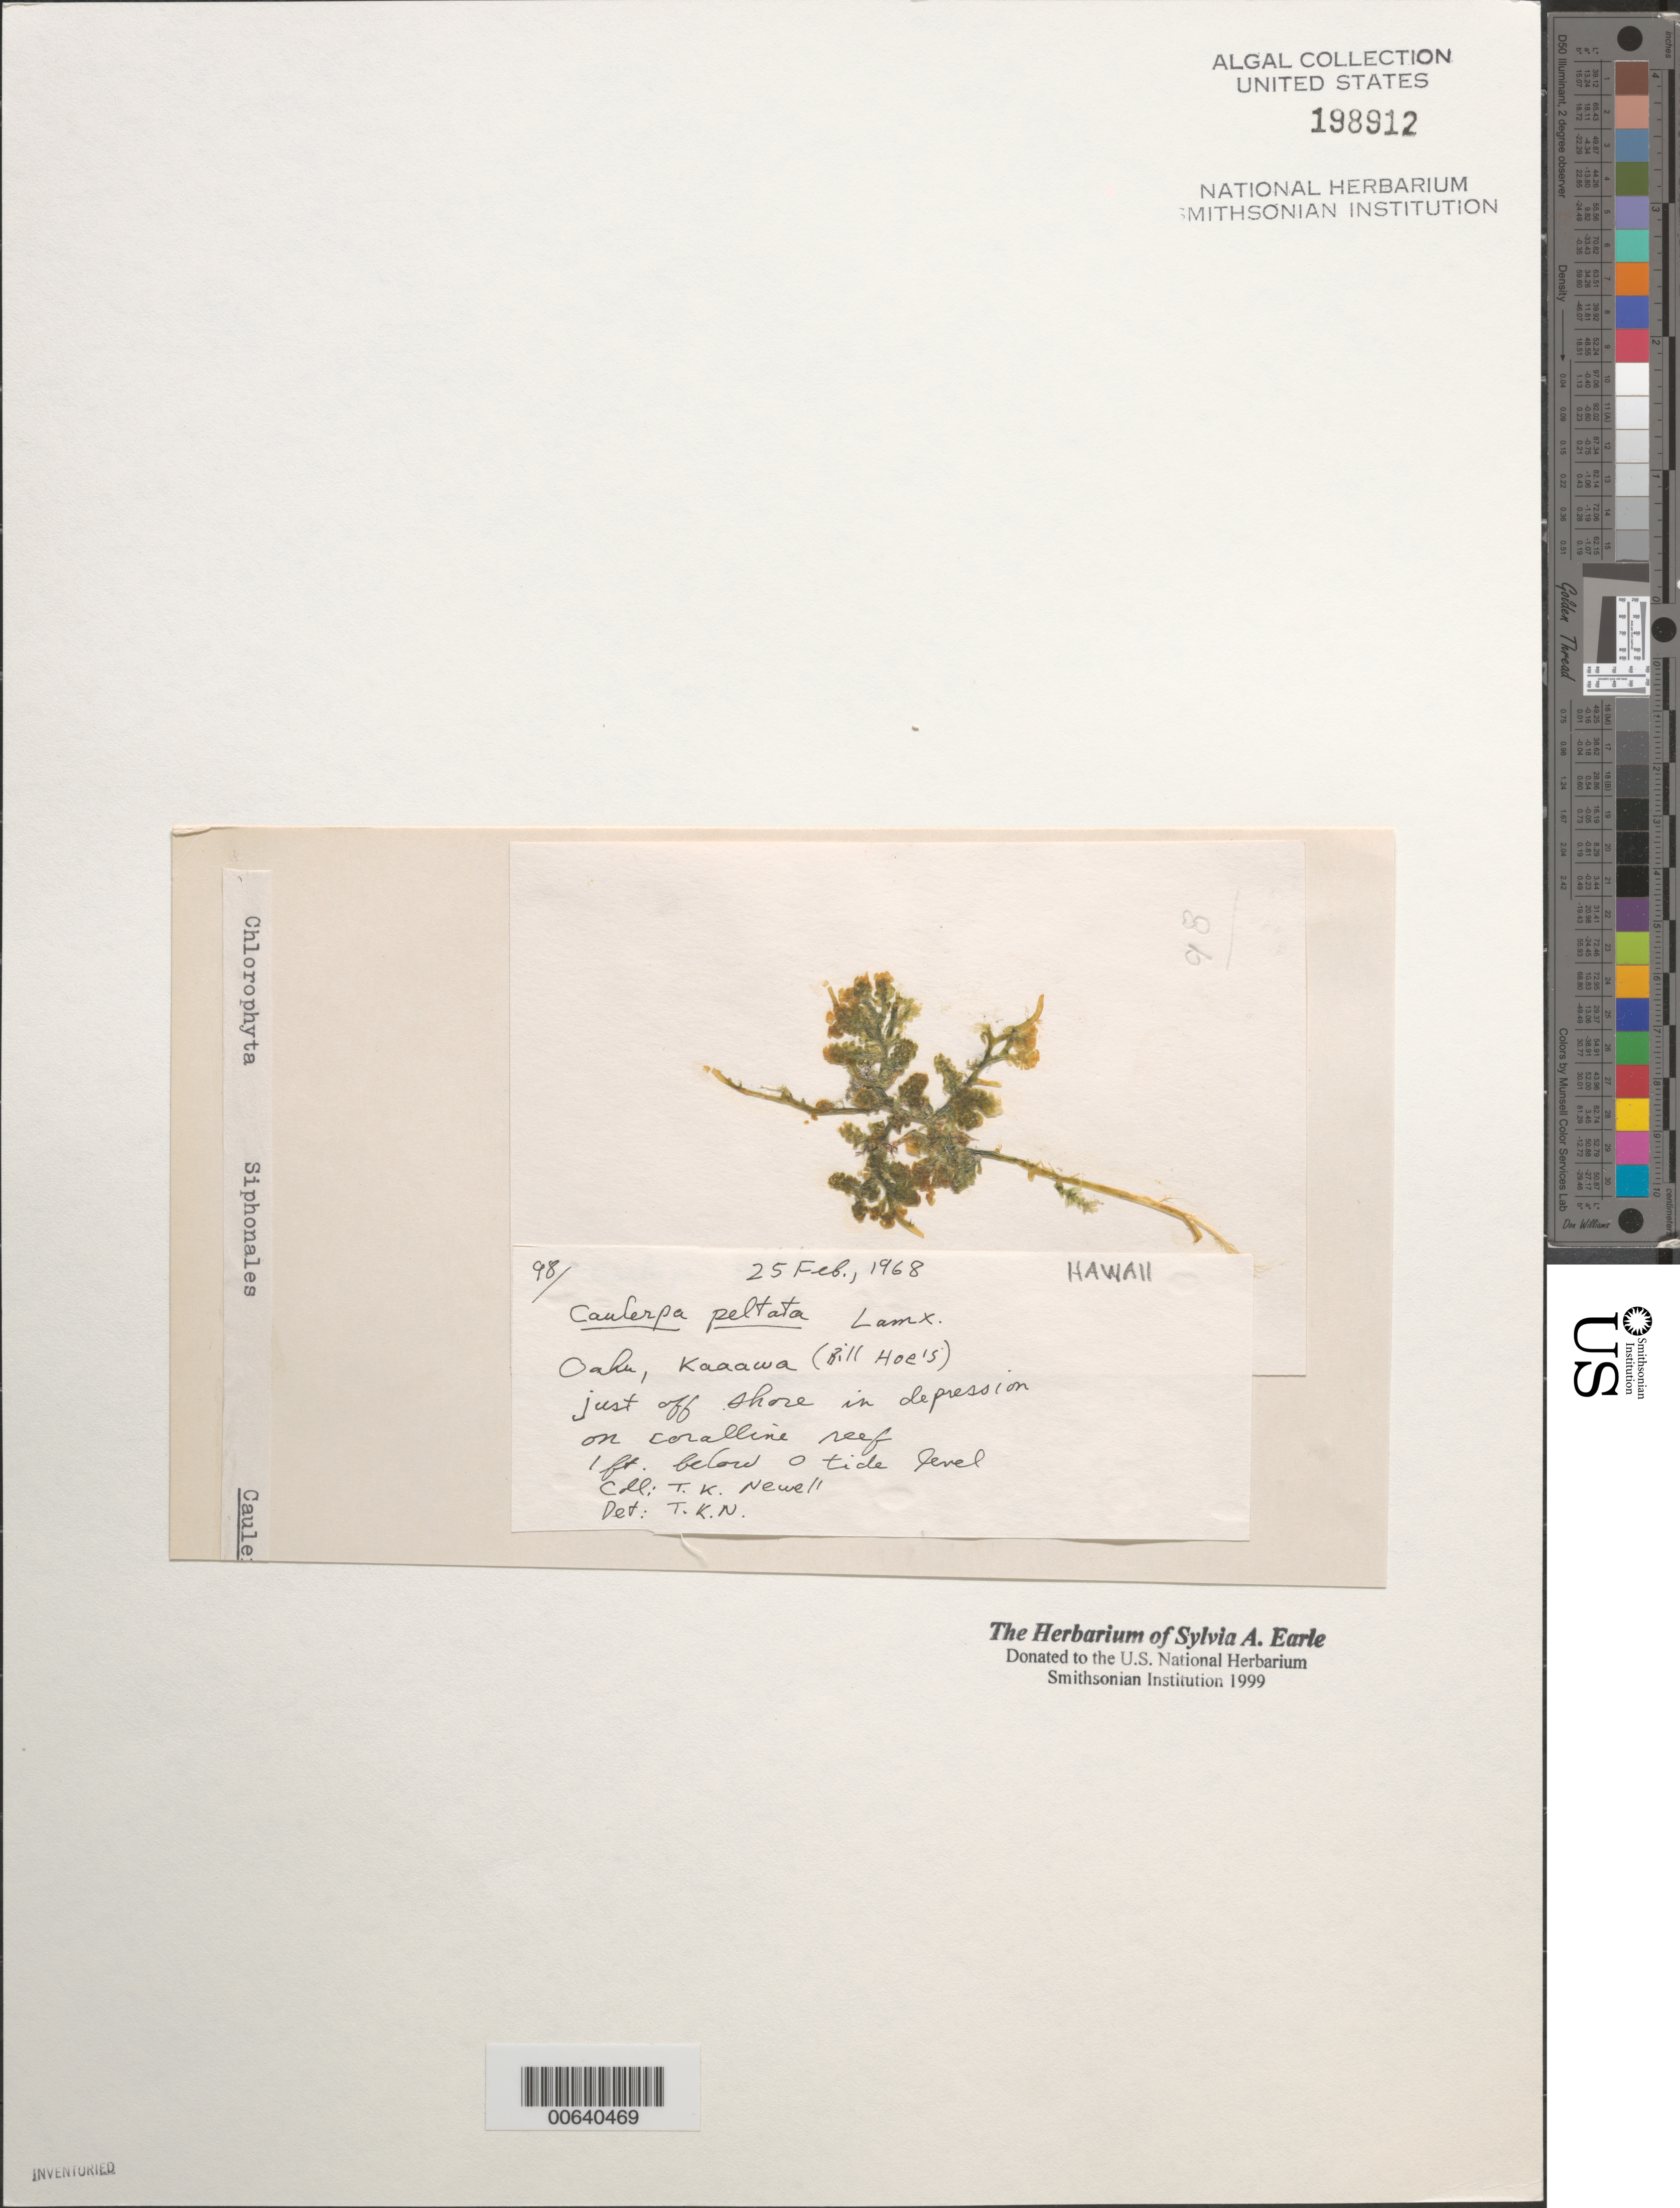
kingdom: Plantae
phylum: Chlorophyta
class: Ulvophyceae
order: Ulvales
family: Ulvaceae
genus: Ulva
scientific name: Ulva linza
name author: L.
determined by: Algae name updating Project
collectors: T. K. Newell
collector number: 98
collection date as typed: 25 Feb 1968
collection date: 1968-02-25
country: United States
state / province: Hawaii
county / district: Honolulu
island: Oahu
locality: Kaaawa, Bill Hoe's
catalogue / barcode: US 198912